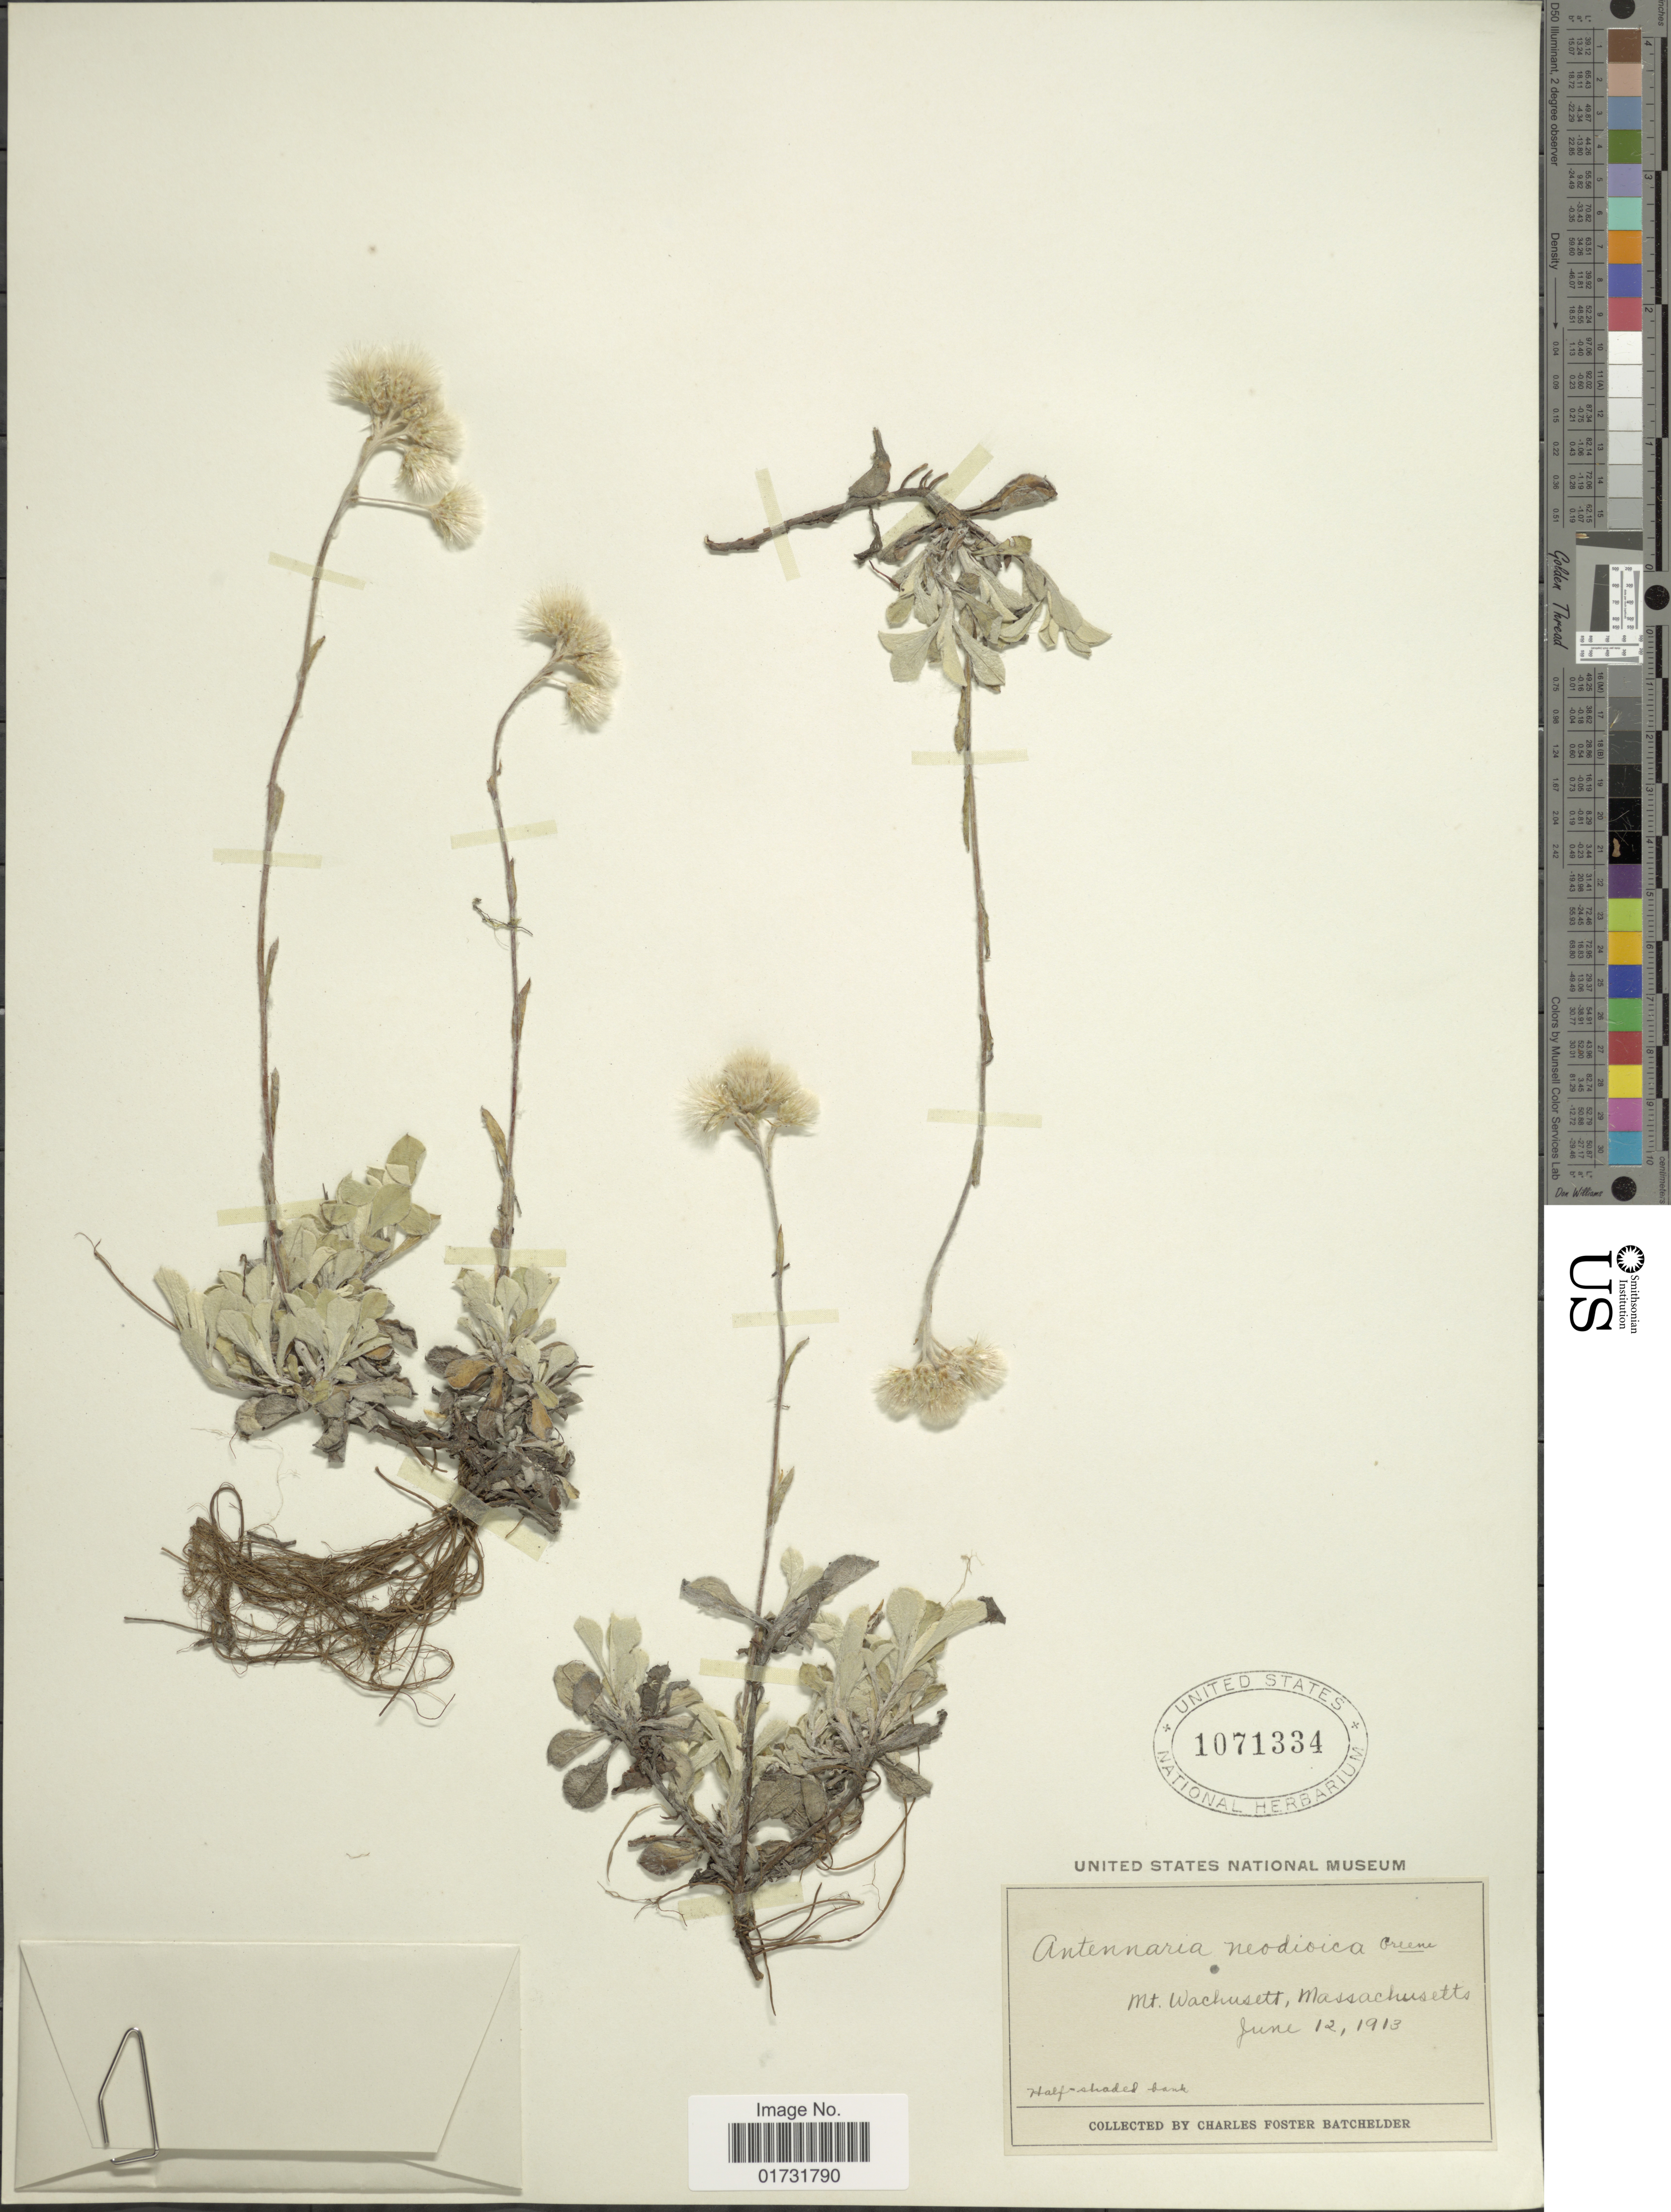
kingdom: Plantae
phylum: Tracheophyta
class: Magnoliopsida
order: Asterales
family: Asteraceae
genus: Antennaria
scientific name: Antennaria neodioica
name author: Greene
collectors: C. Batchelder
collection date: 1913-06-12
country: United States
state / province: Massachusetts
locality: Mt. Wachusett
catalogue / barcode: US 1071334